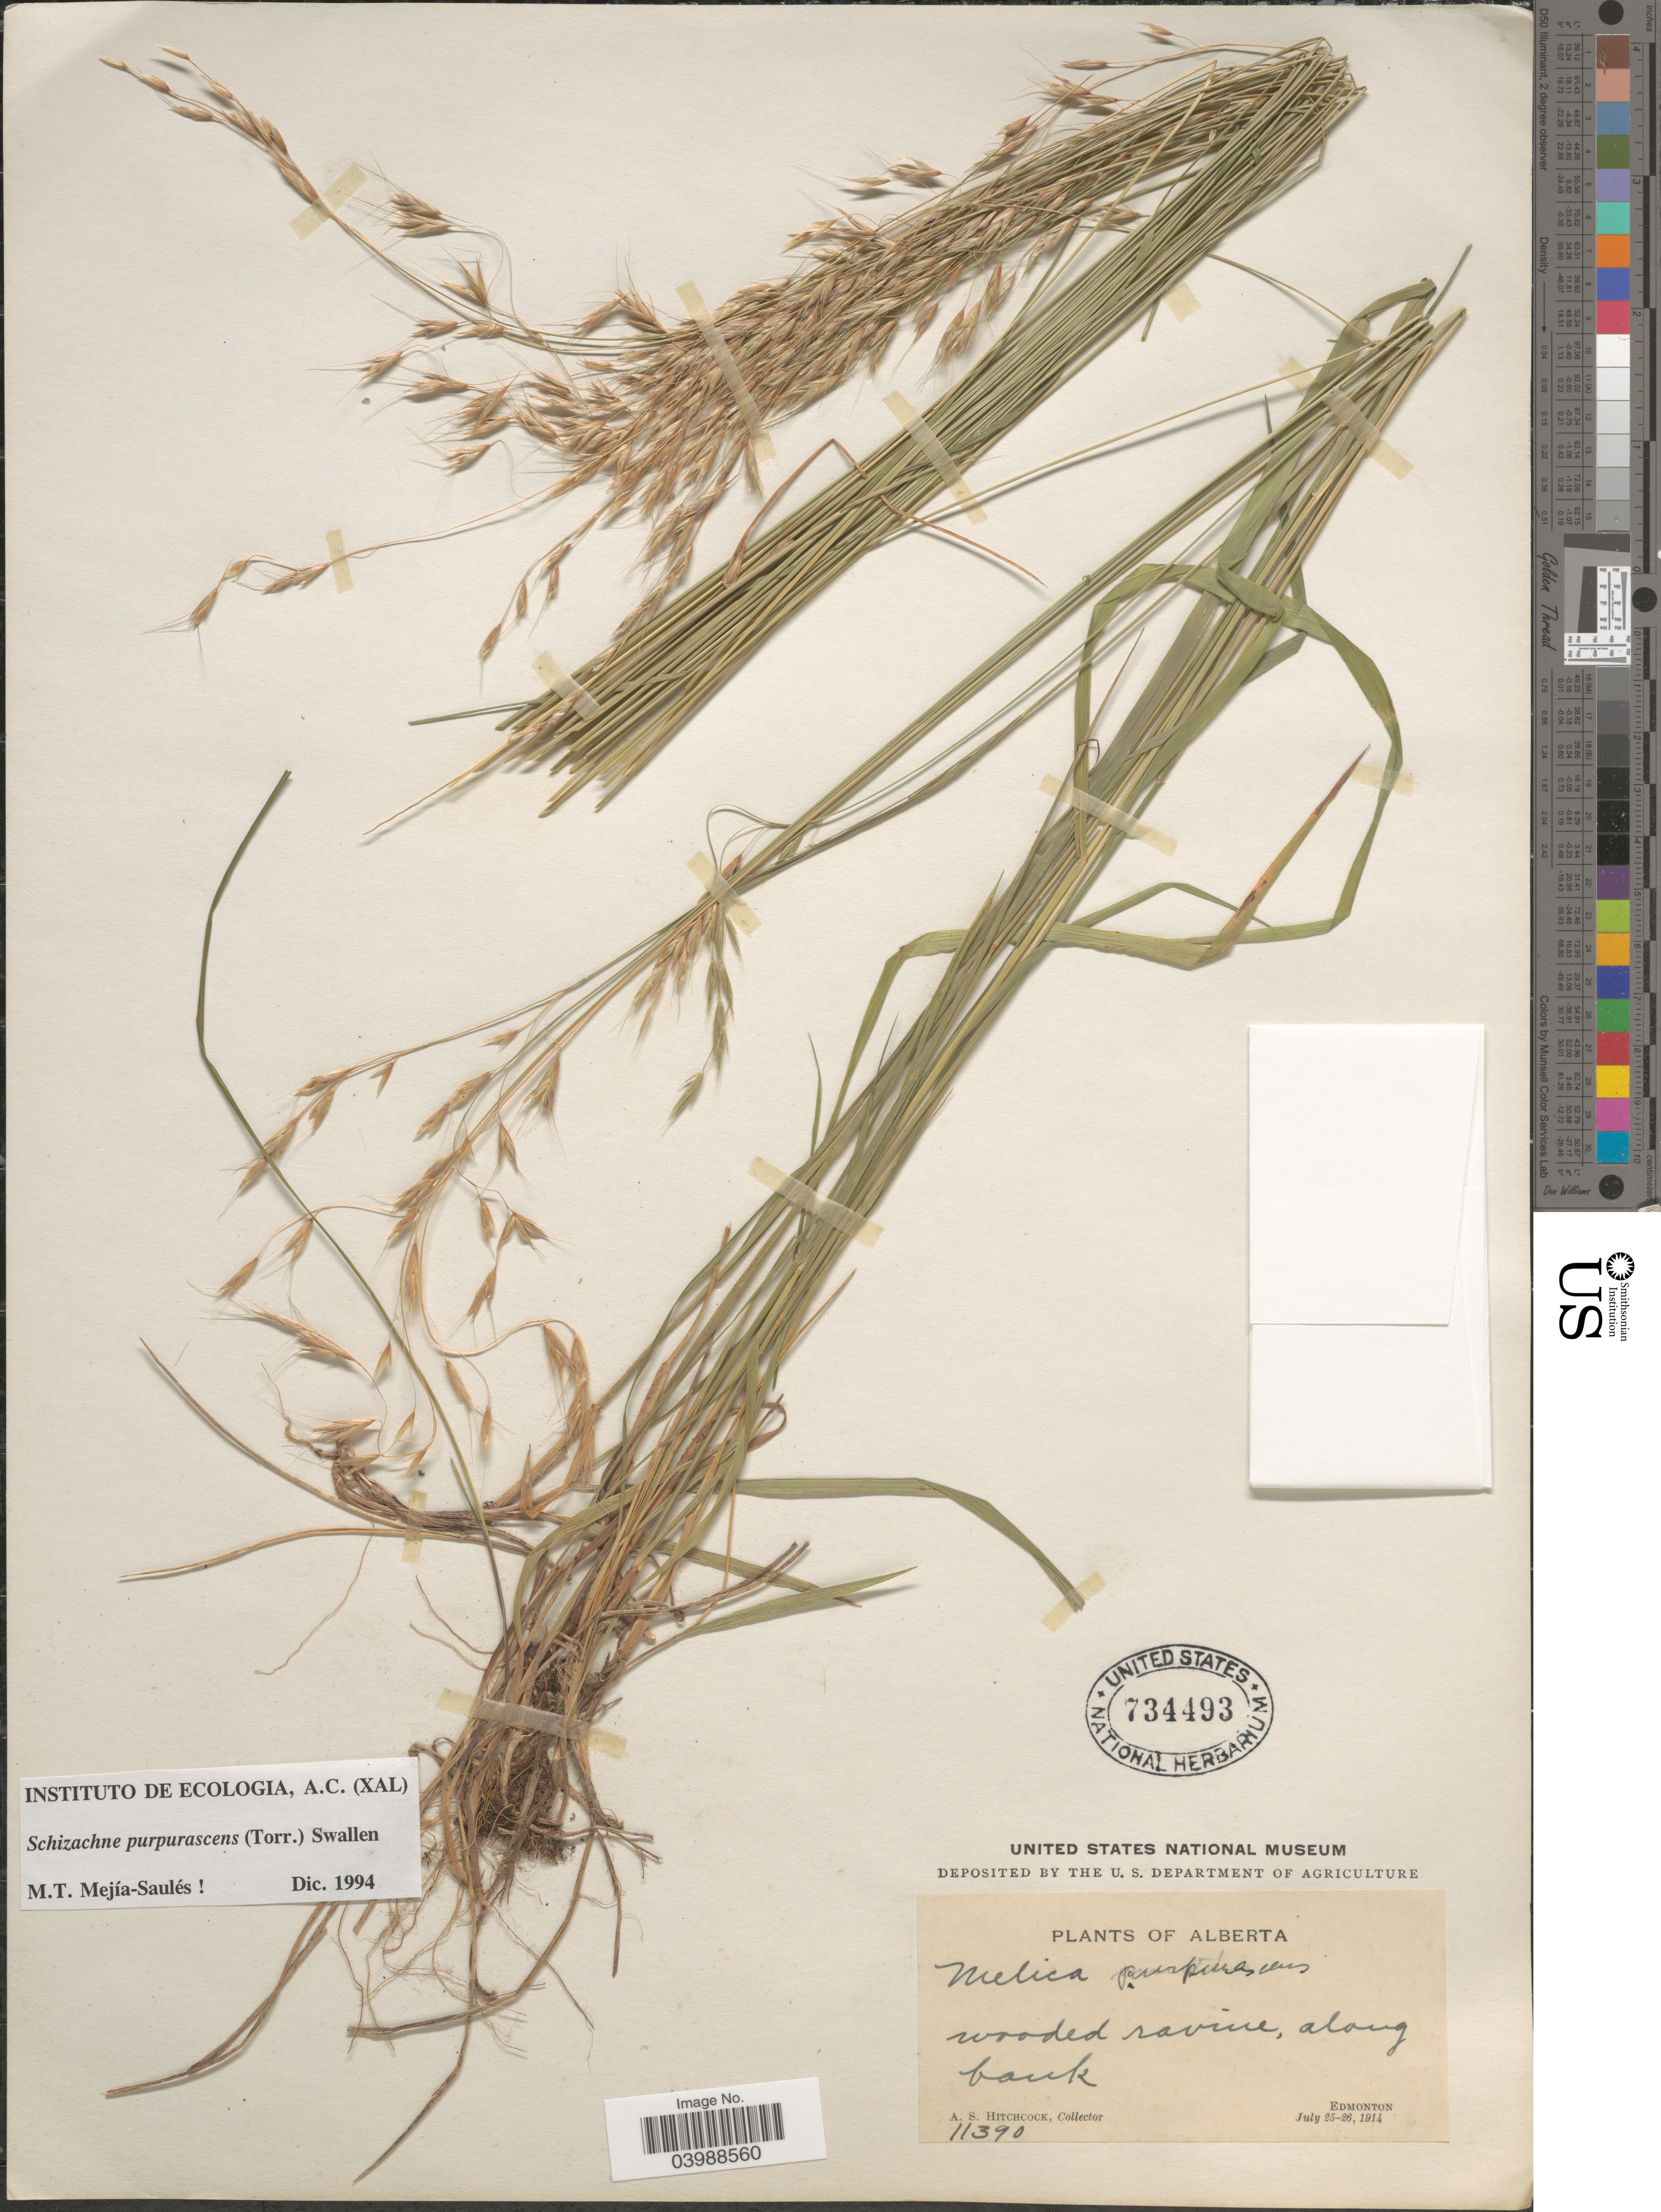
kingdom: Plantae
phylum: Tracheophyta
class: Liliopsida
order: Poales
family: Poaceae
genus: Schizachne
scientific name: Schizachne purpurascens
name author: (Torr.) Swallen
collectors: A. S. Hitchcock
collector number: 11390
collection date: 1914-07-25/1914-07-26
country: Canada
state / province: Alberta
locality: Edmonton.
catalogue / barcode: US 734493